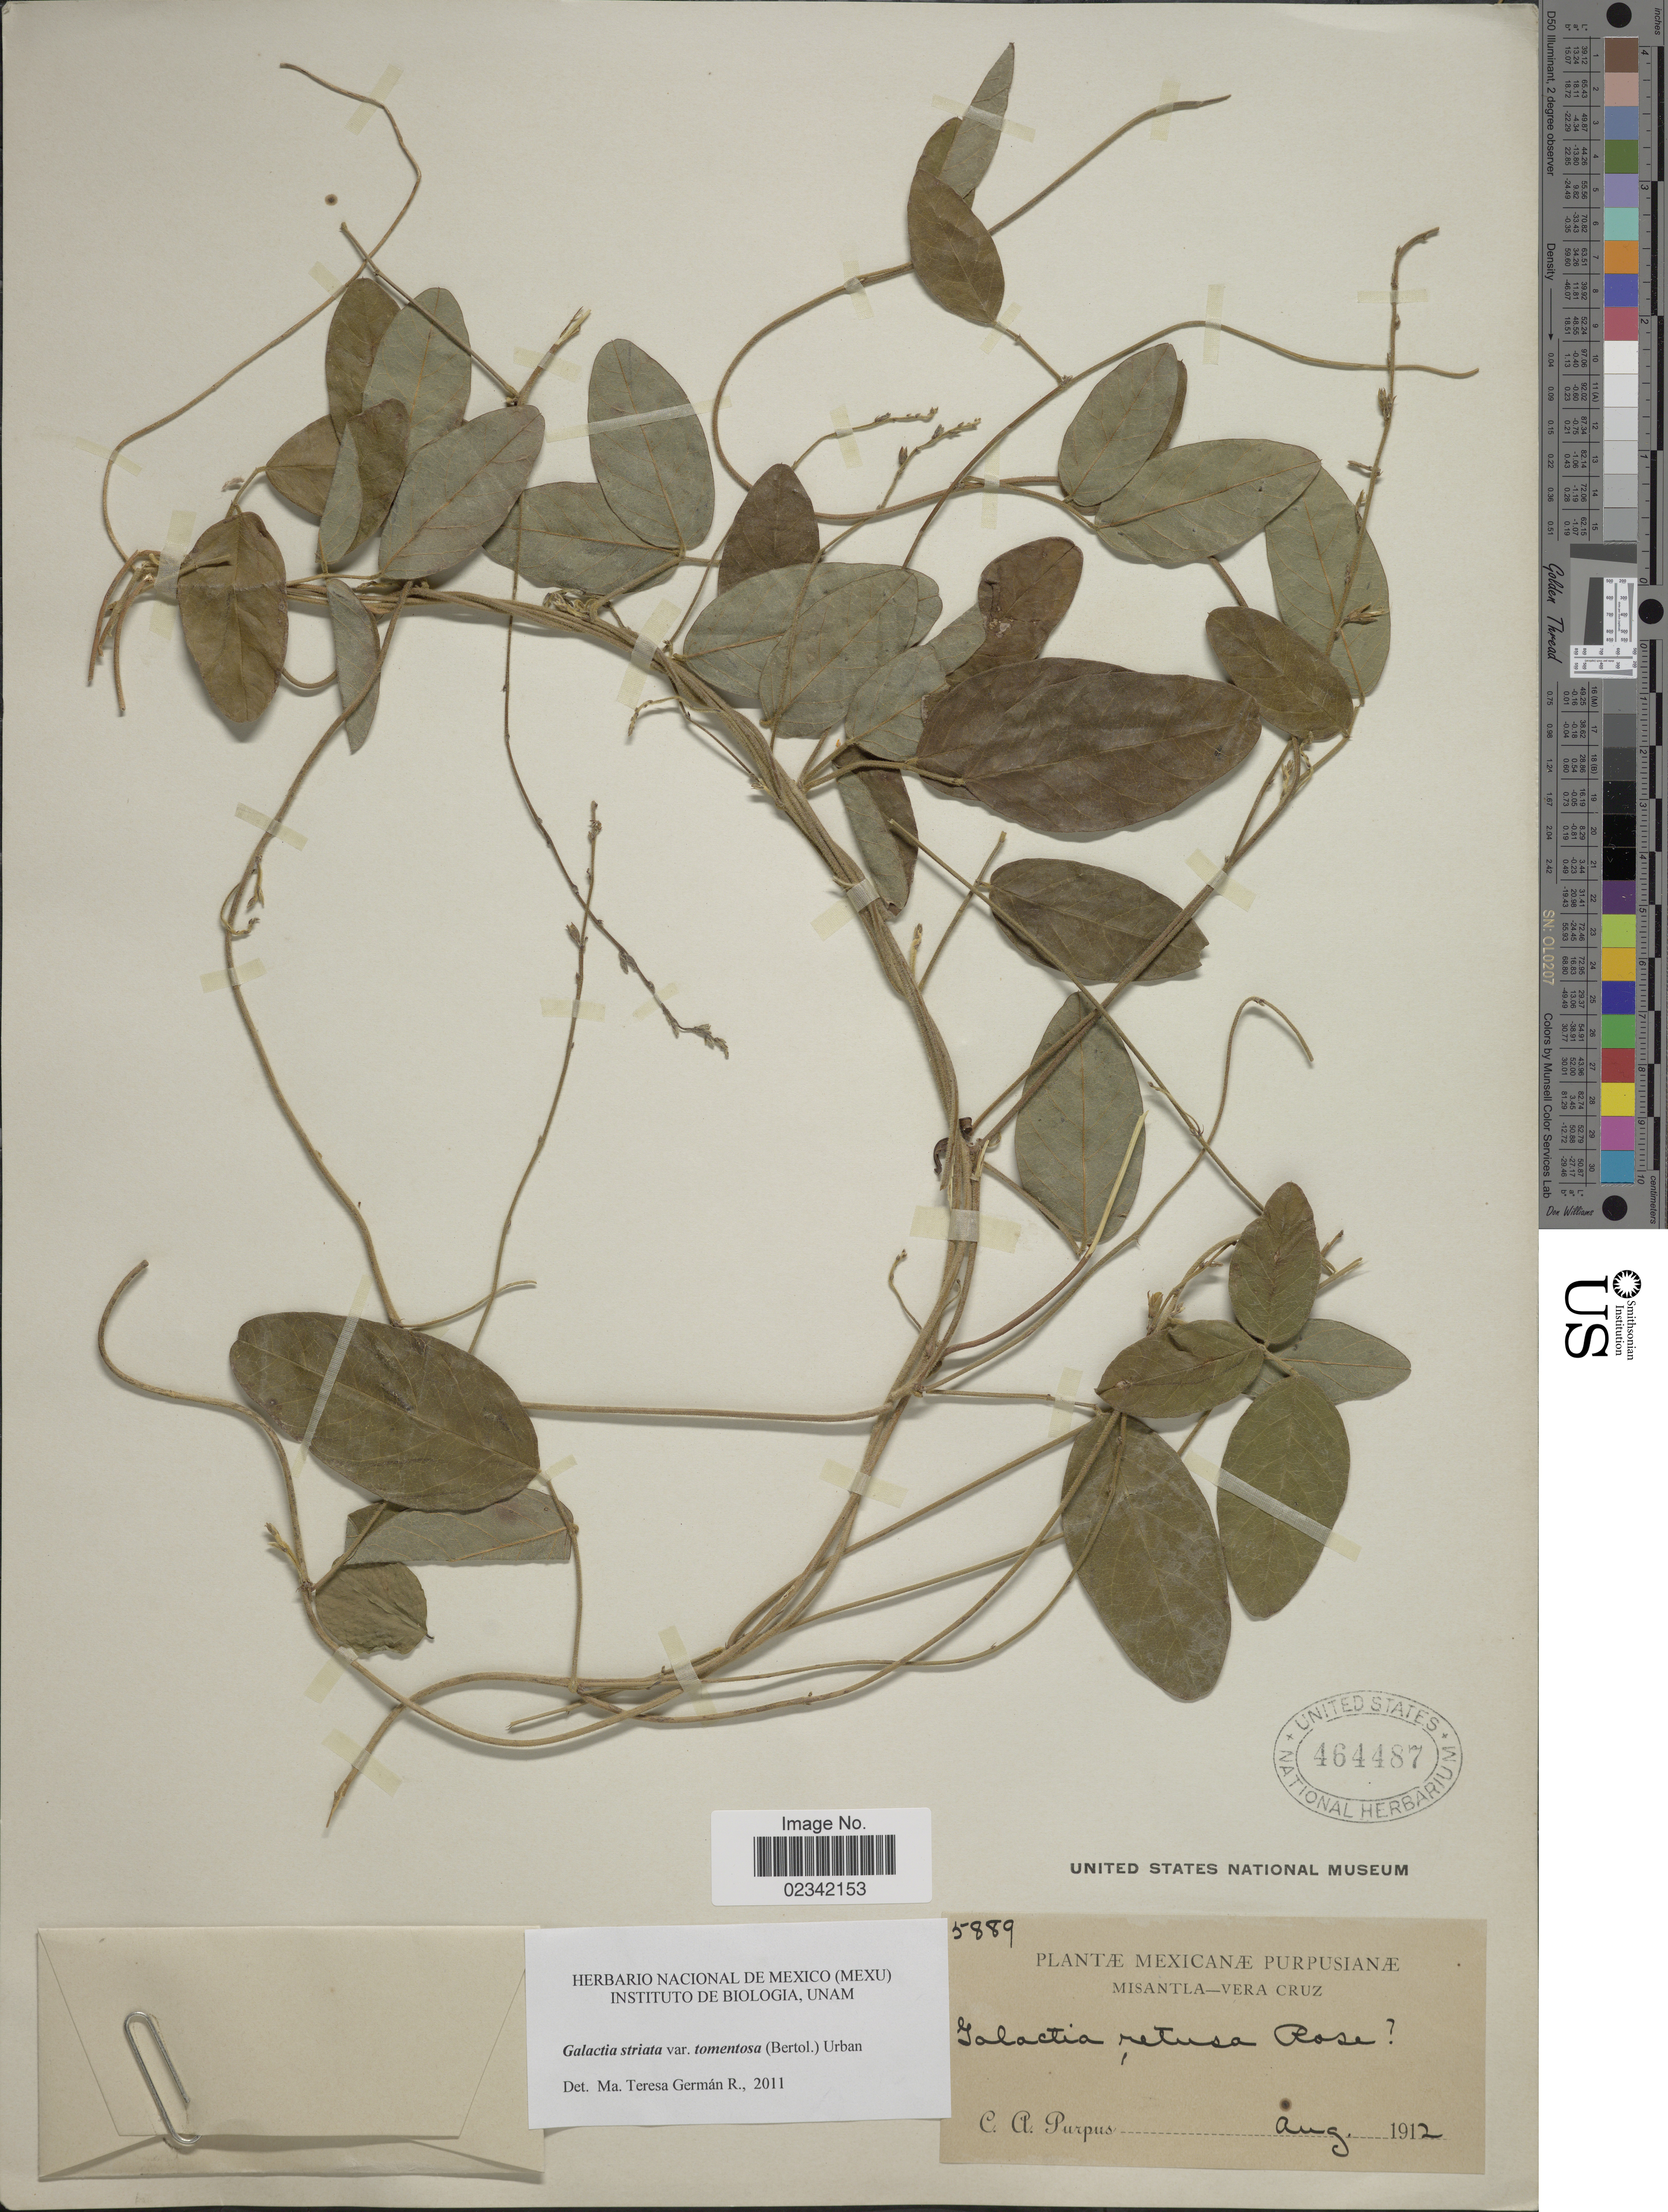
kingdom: Plantae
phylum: Tracheophyta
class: Magnoliopsida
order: Fabales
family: Fabaceae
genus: Galactia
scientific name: Galactia striata var. tomentosa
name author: (Bertol.) Urb.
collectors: C. A. Purpus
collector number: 5889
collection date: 1912-08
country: Mexico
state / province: Veracruz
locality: Misantla, Vera Cruz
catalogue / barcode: US 464487